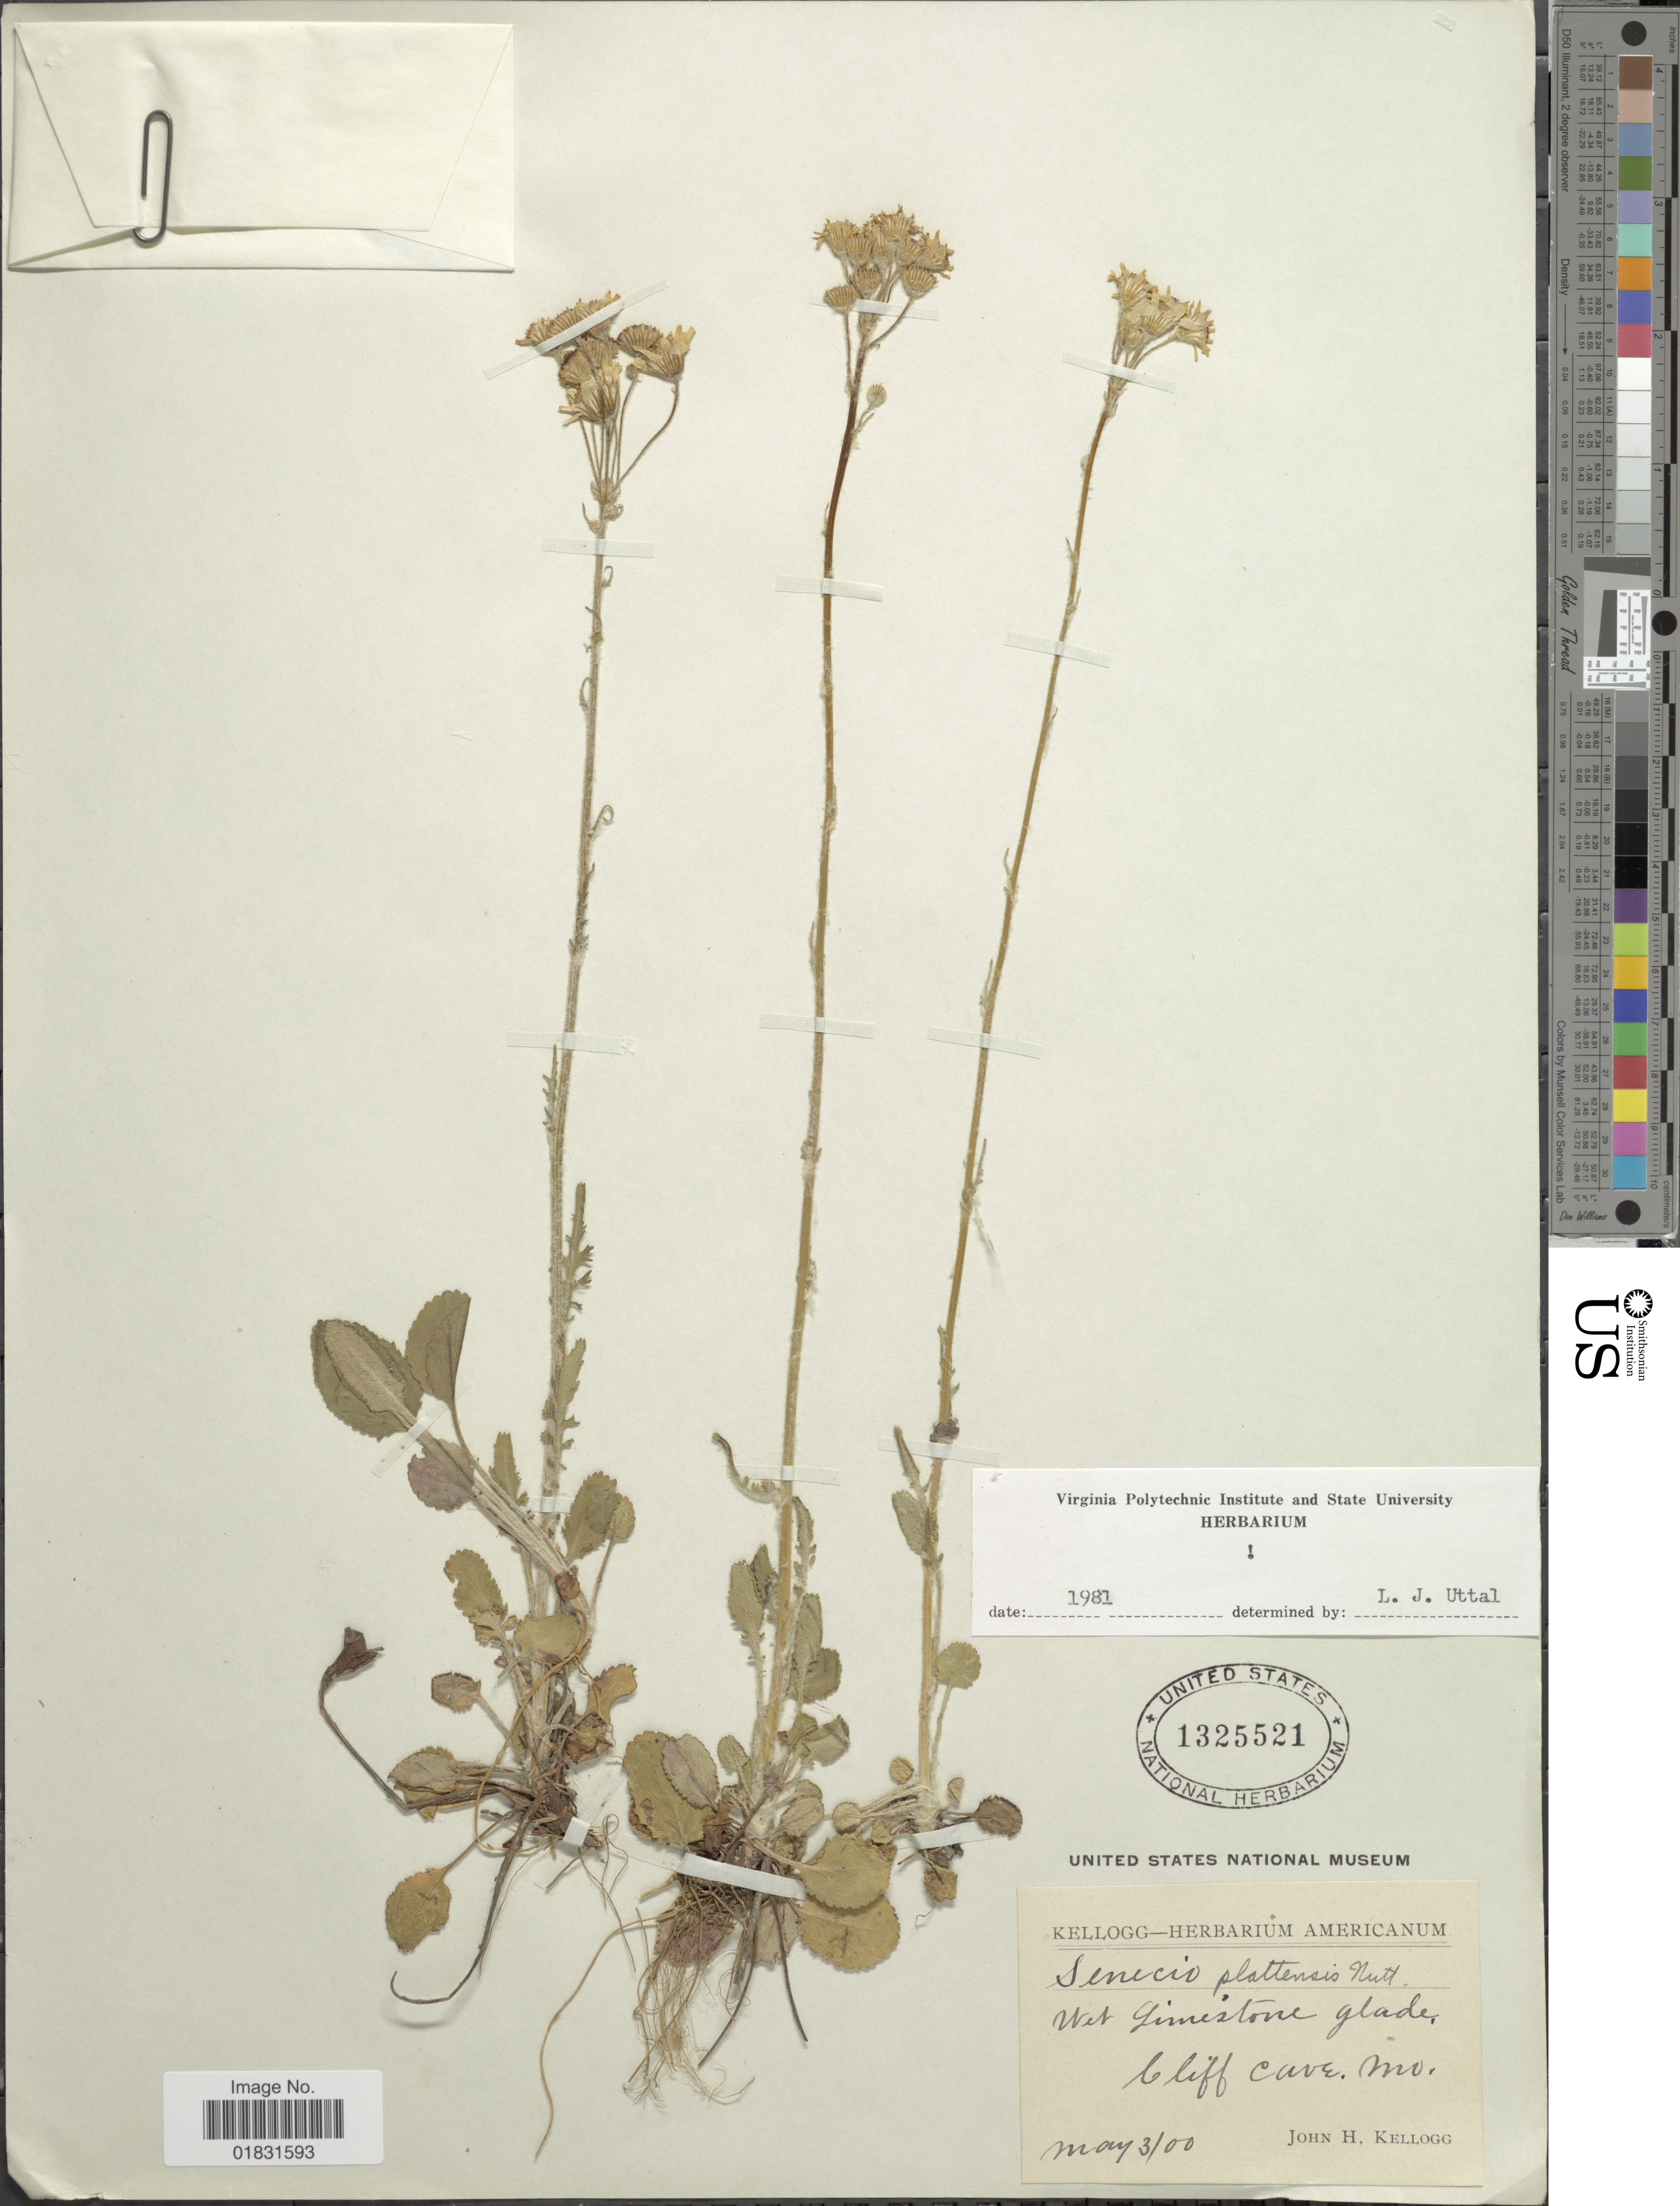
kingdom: Plantae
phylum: Tracheophyta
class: Magnoliopsida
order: Asterales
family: Asteraceae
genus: Packera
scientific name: Packera plattensis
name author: W.A. Weber & Á. Löve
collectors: J. H. Kellogg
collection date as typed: Transcribed d/m/y: 3/5/0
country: United States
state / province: Missouri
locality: Wet limestone glade, Cliff Cave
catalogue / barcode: US 1325521